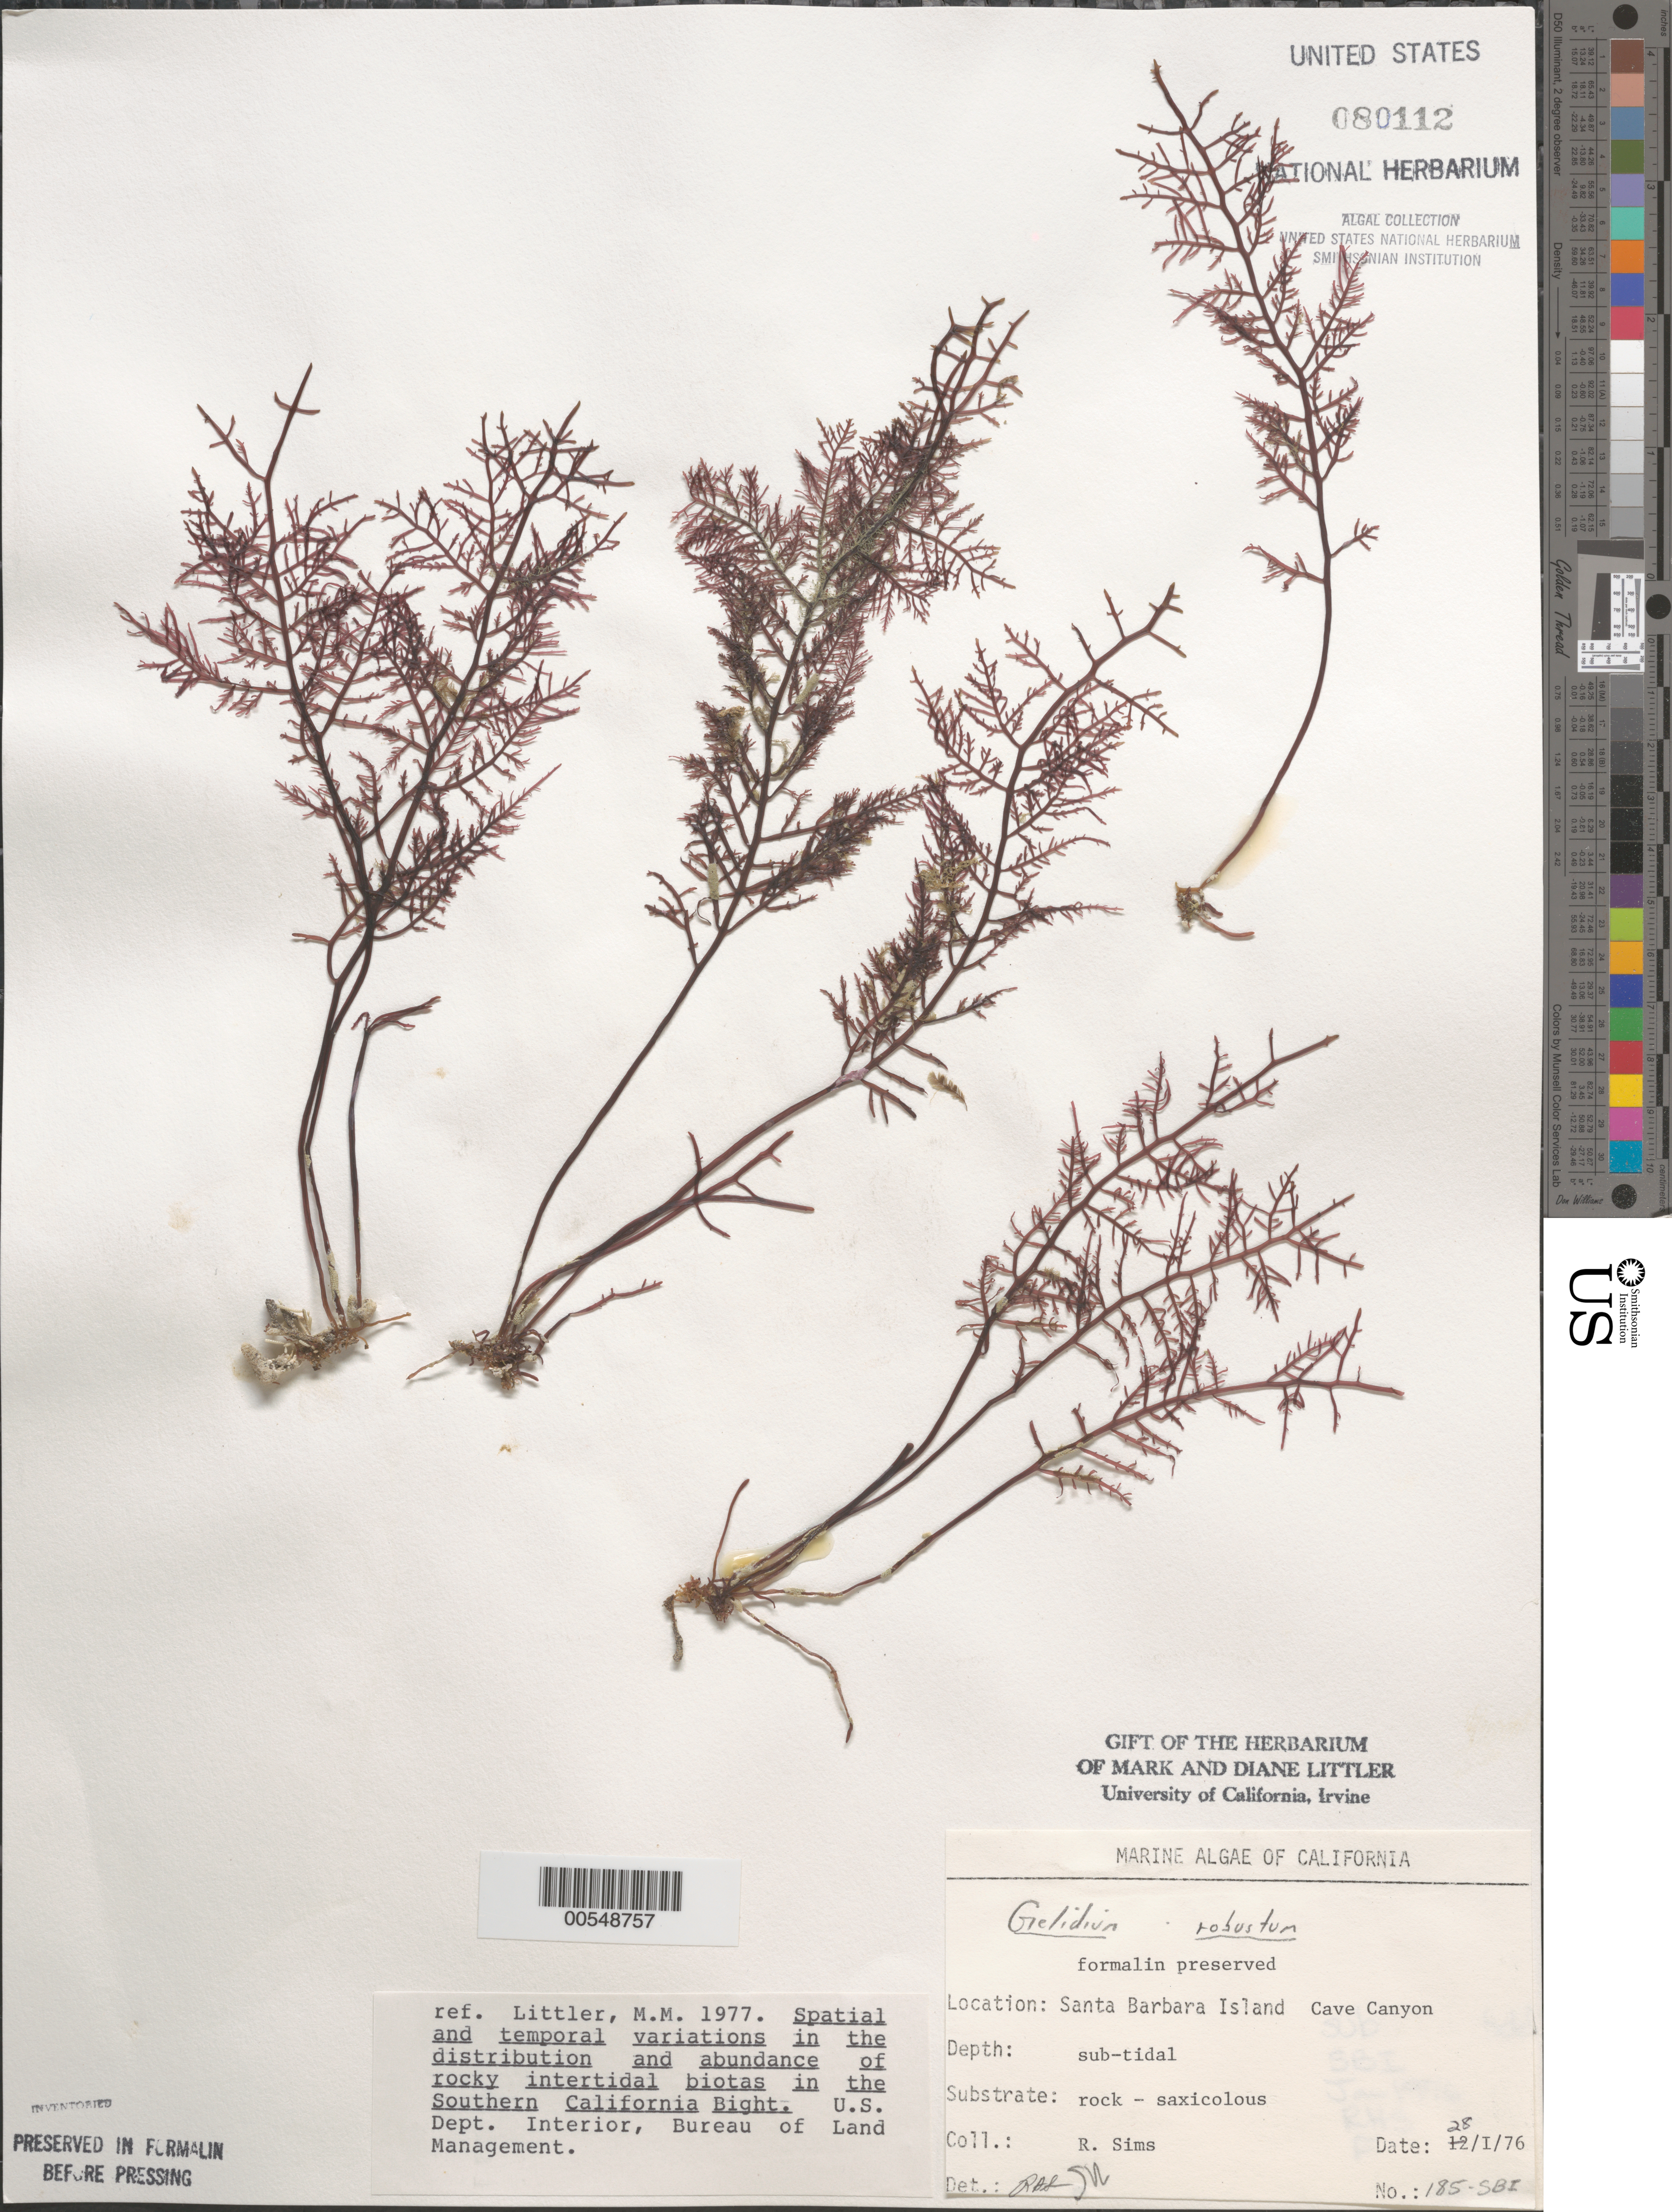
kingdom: Plantae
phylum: Rhodophyta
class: Florideophyceae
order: Gelidiales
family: Gelidiaceae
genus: Gelidium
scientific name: Gelidium robustum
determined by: Sims, Robert H.; Murray, S. N.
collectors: R. H. Sims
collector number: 185-sbi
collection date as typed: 28 Jan 1976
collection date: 1976-01-28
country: United States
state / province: California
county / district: Santa Barbara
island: Santa Barbara Island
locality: Cave Canyon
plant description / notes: BLM-SOCALBIGHT Rocky Intertidal Survey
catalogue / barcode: US 80112